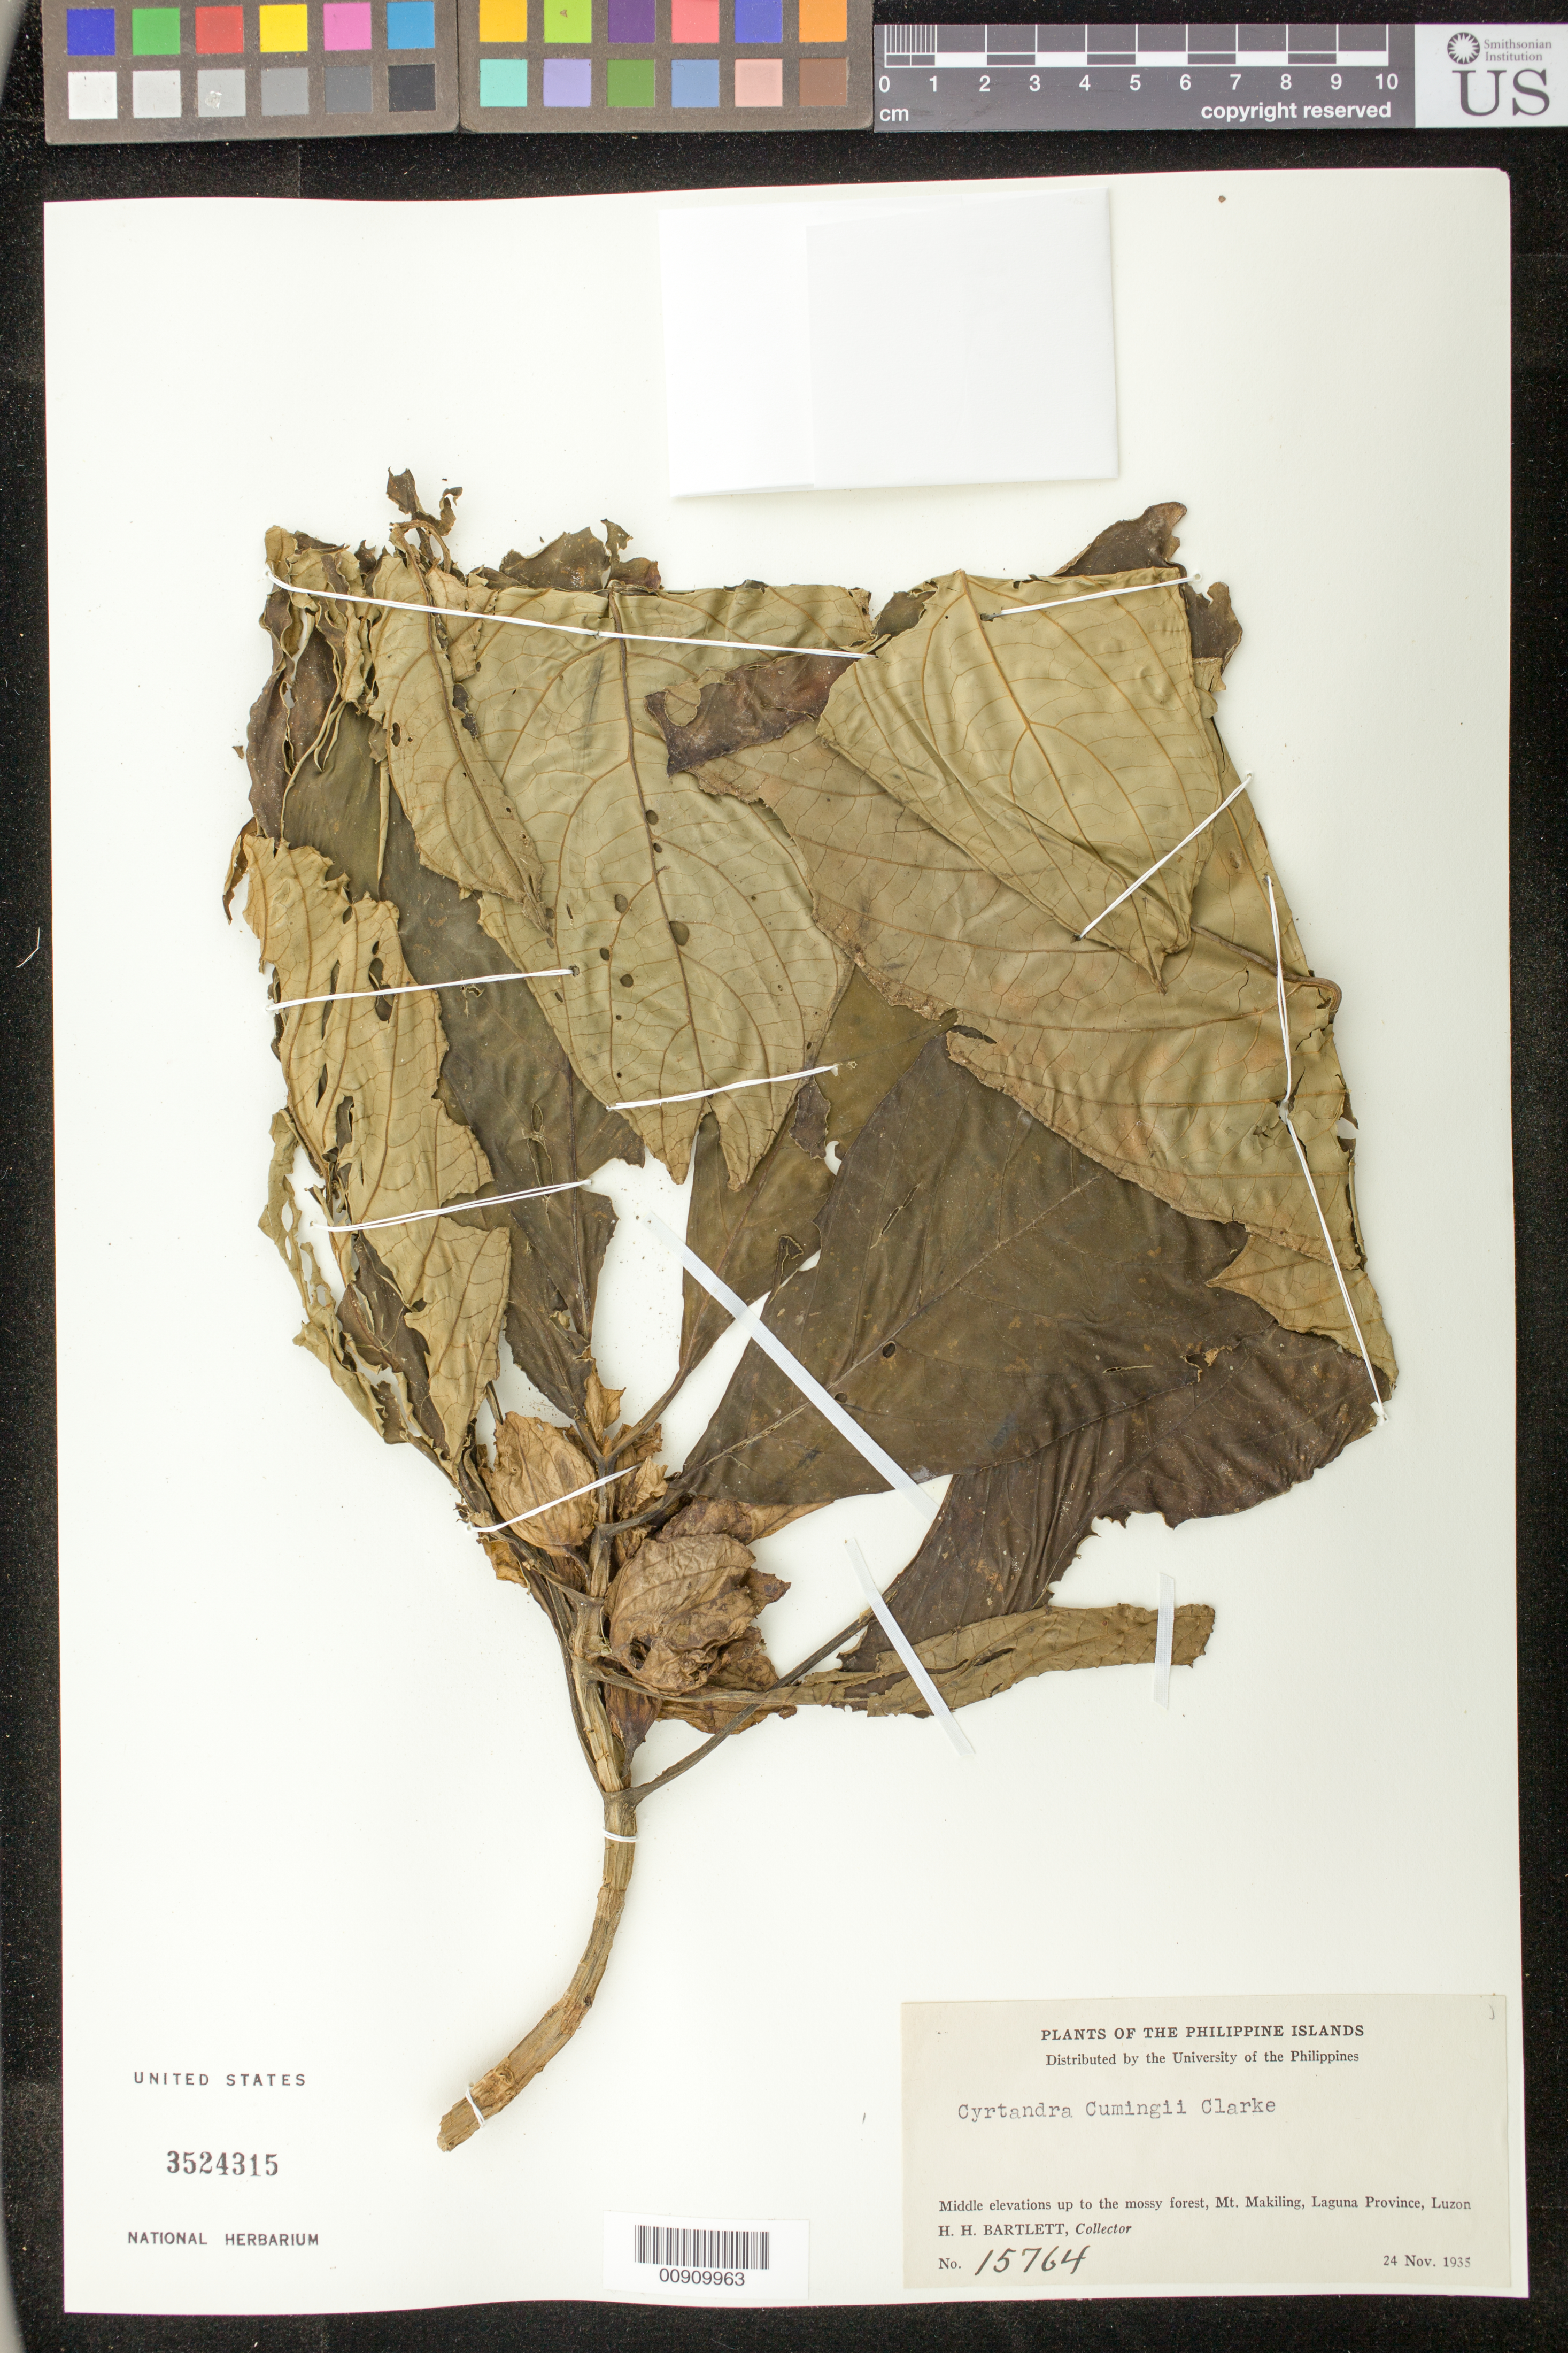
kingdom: Plantae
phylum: Tracheophyta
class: Magnoliopsida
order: Lamiales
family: Gesneriaceae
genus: Cyrtandra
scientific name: Cyrtandra cumingii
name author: C.B. Clarke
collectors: H. H. Bartlett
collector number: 15764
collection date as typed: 24 Nov 1935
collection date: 1935-11-24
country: Philippines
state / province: Calabarzon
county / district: Laguna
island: Luzon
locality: Middle elevations up to the mossy forest, Mt. Makiling, Laguna Province, Luzon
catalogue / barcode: US 3524315